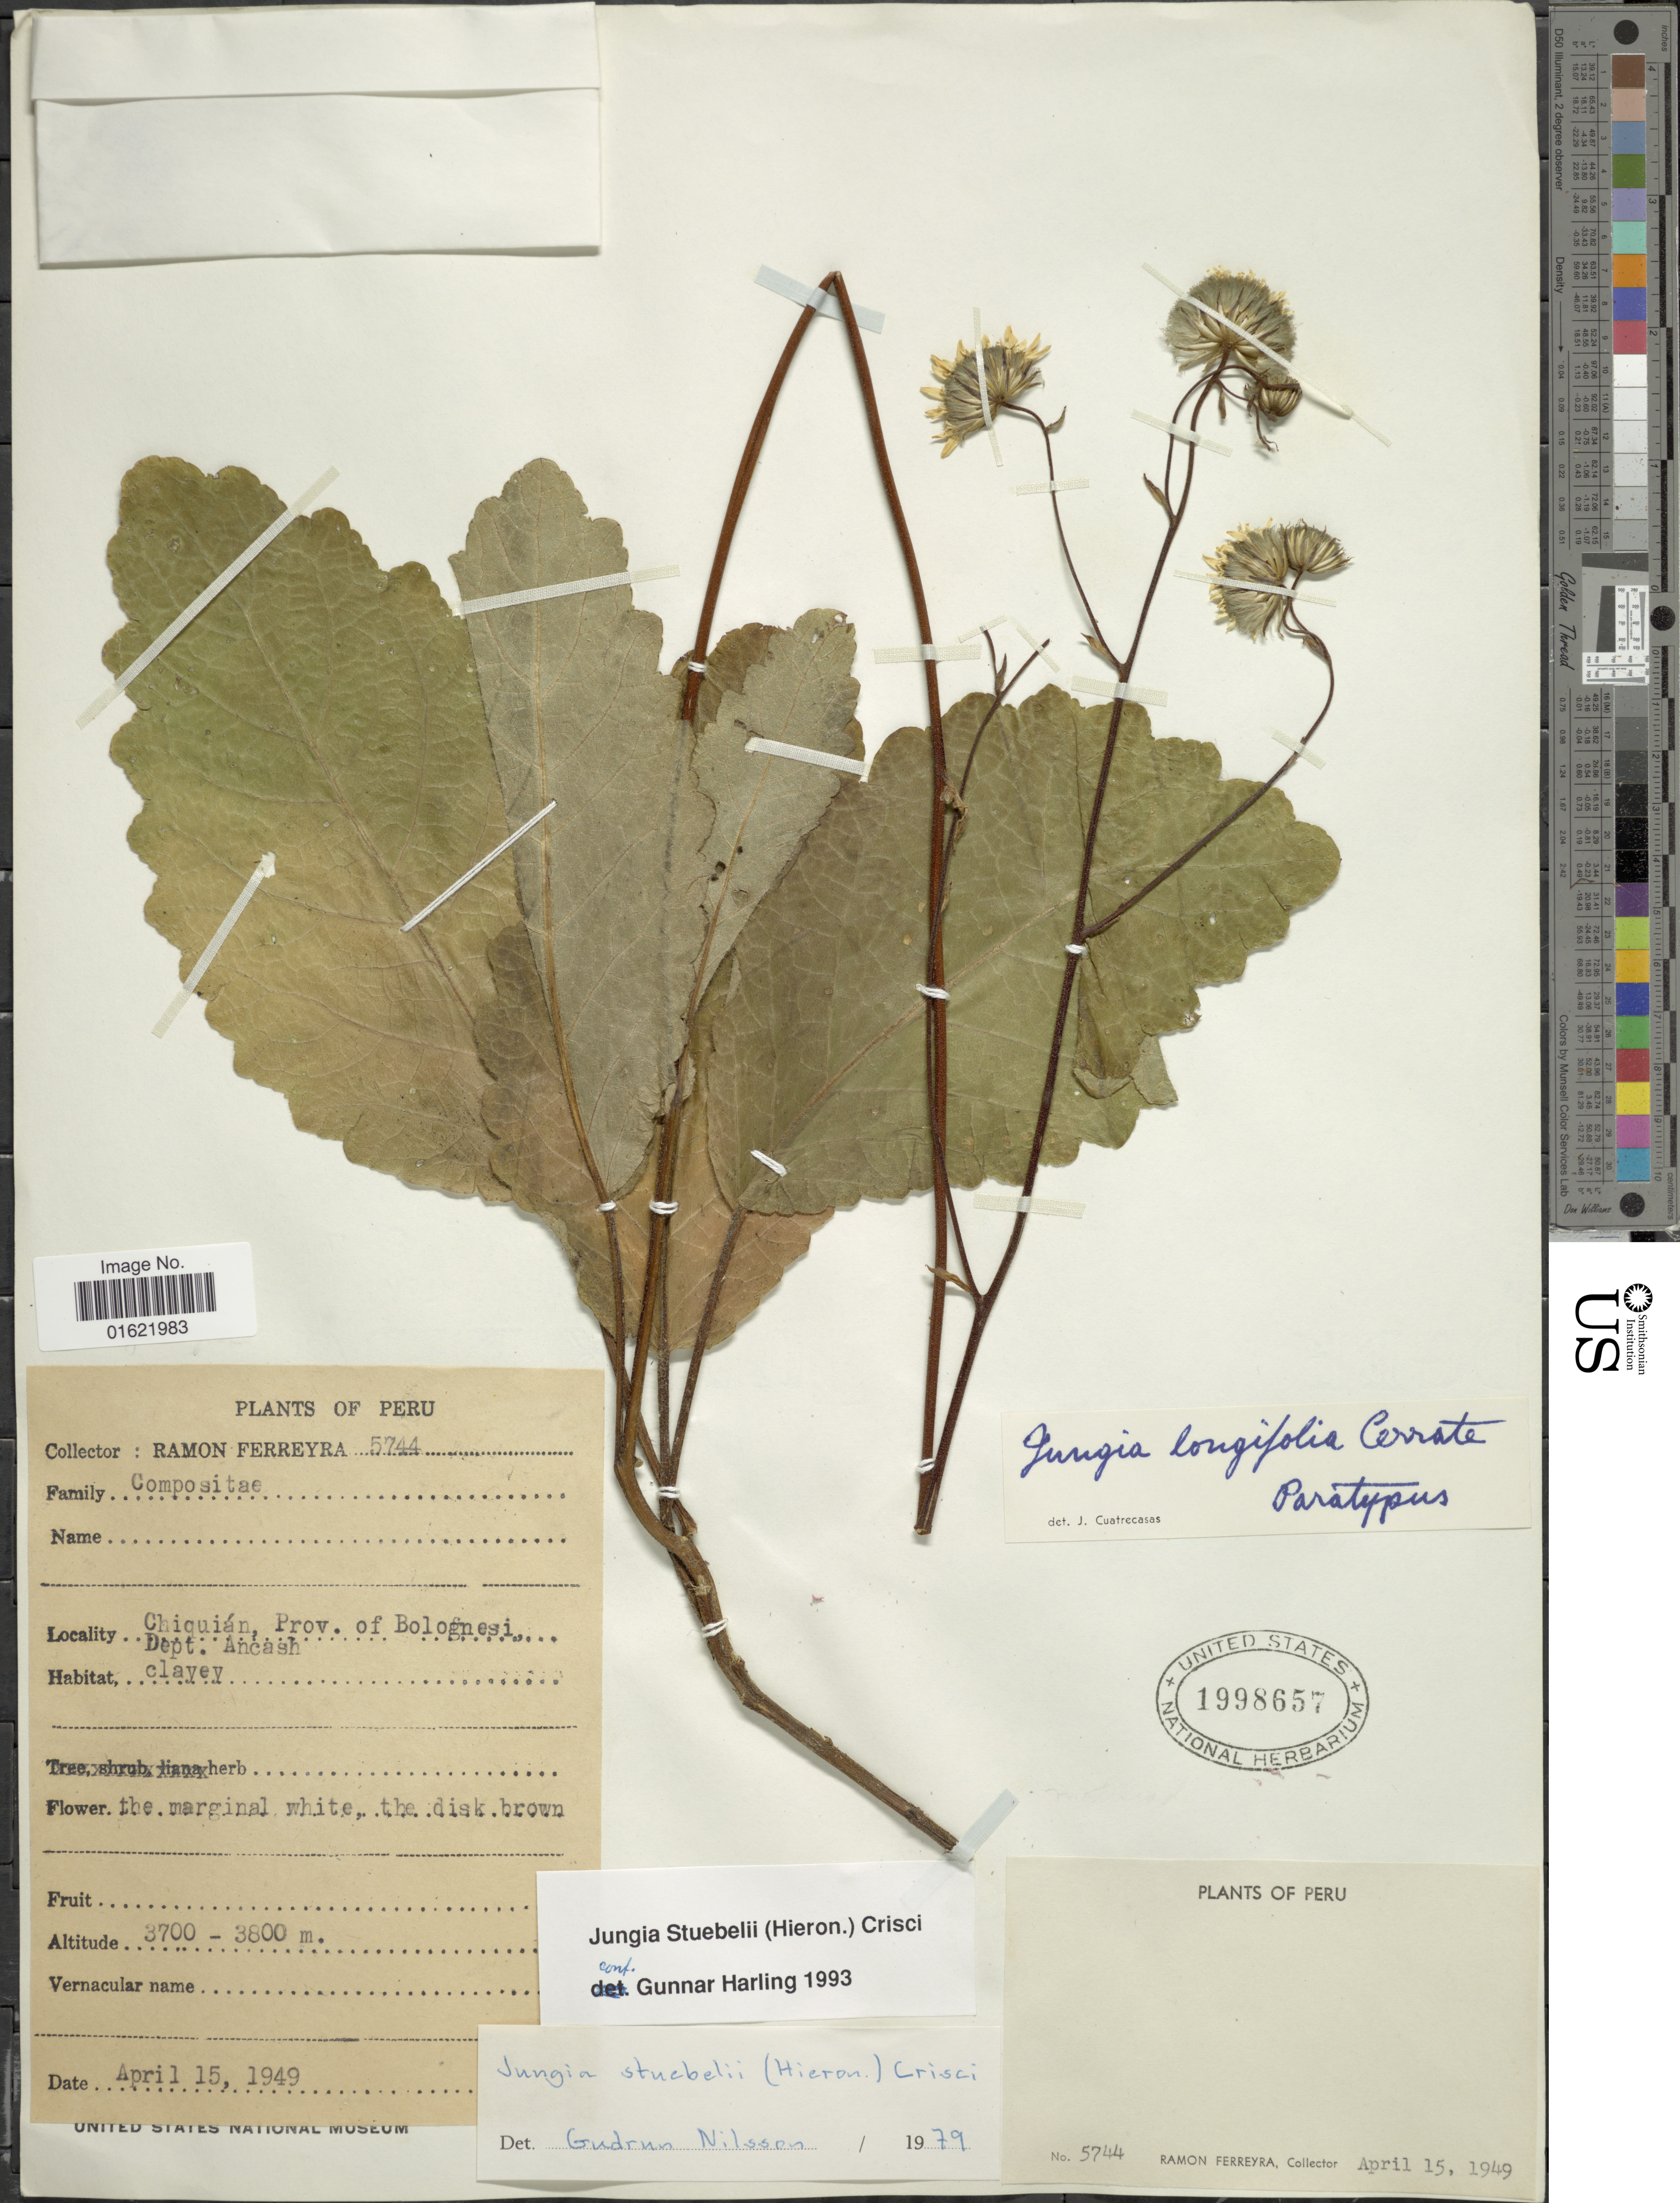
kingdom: Plantae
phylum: Tracheophyta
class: Magnoliopsida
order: Asterales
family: Asteraceae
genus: Jungia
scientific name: Jungia stuebelli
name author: (Hieron.) Crisci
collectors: R. A. Ferreyra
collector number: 5744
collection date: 1949-04-15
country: Peru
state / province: Ancash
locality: Chiquian Prov. of Bolognesi. Dept,. Ancash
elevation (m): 3700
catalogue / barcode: US 1998657